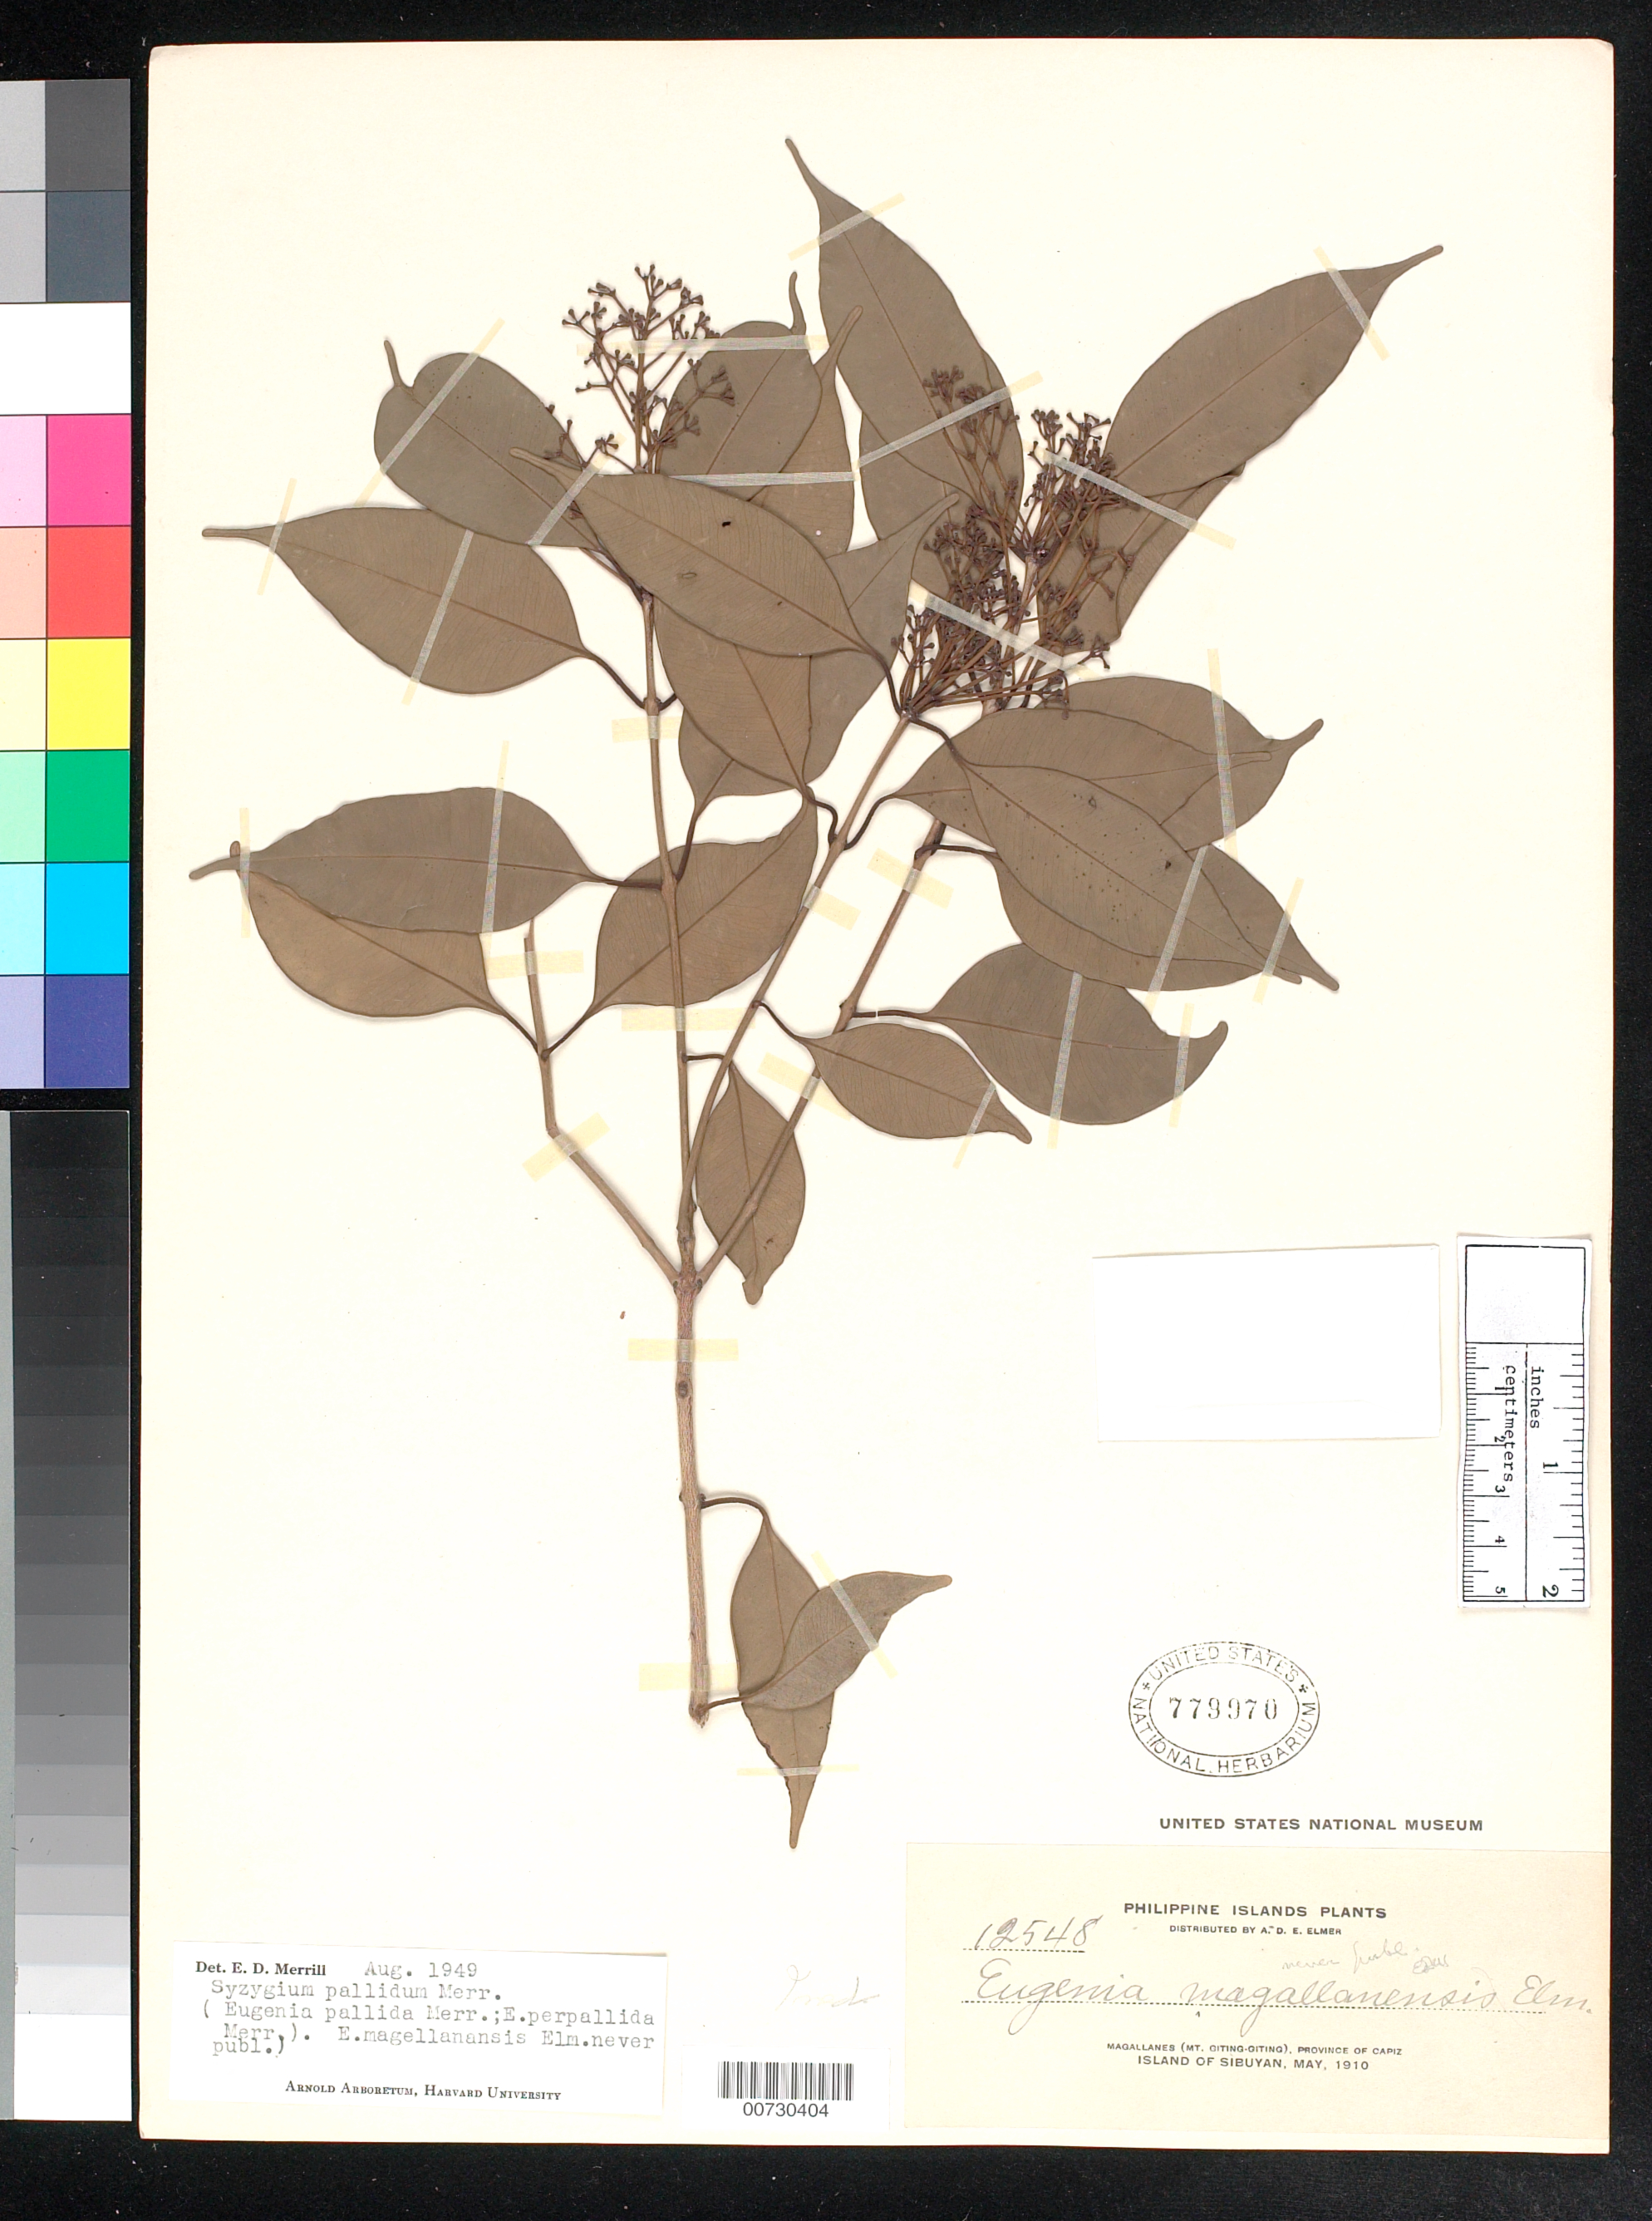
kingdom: Plantae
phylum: Tracheophyta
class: Magnoliopsida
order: Myrtales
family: Myrtaceae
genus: Syzygium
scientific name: Syzygium pallidum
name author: Merr.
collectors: A. D. E. Elmer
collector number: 12548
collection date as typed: May 1910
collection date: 1910-05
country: Philippines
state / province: Western Visayas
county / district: Capiz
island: Sibuyan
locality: Magallanes, Mt. Giting-Giting.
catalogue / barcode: US 779970